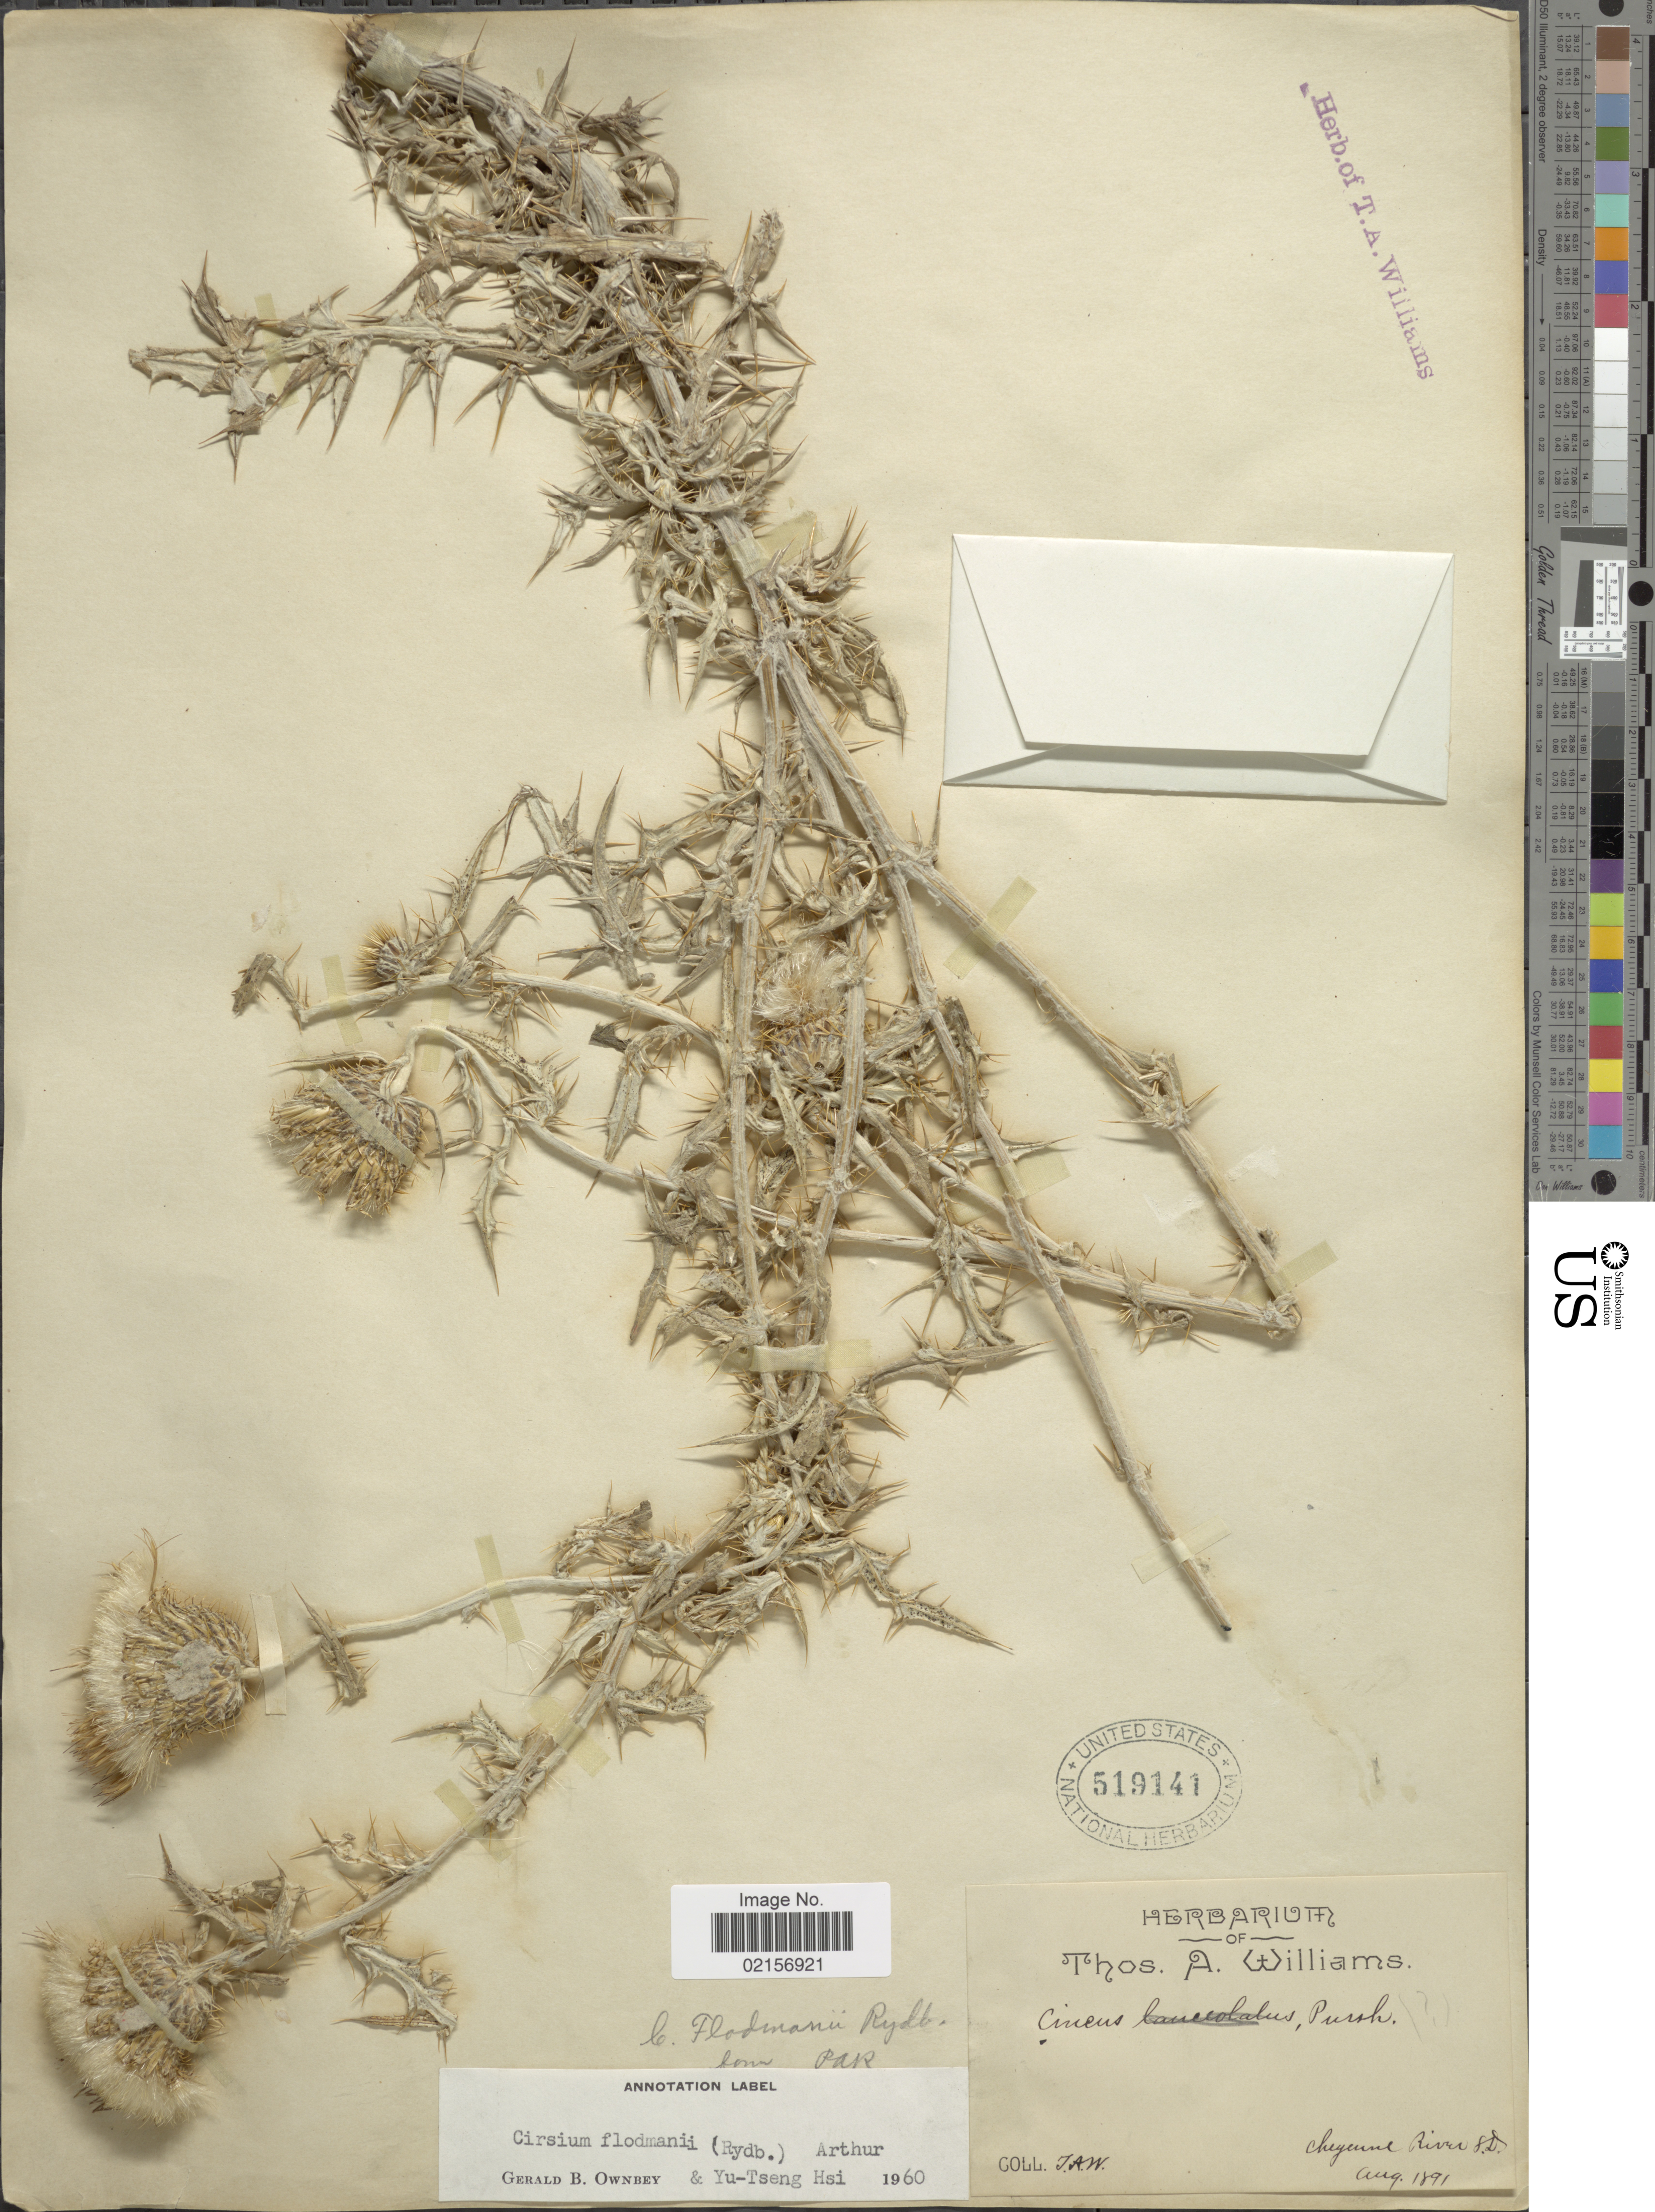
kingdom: Plantae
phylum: Tracheophyta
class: Magnoliopsida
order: Asterales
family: Asteraceae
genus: Cirsium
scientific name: Cirsium flodmanii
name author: (Rydb.) Arthur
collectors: T. A. Williams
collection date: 1891-08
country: United States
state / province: South Dakota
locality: Cheyenne River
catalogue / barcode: US 519141